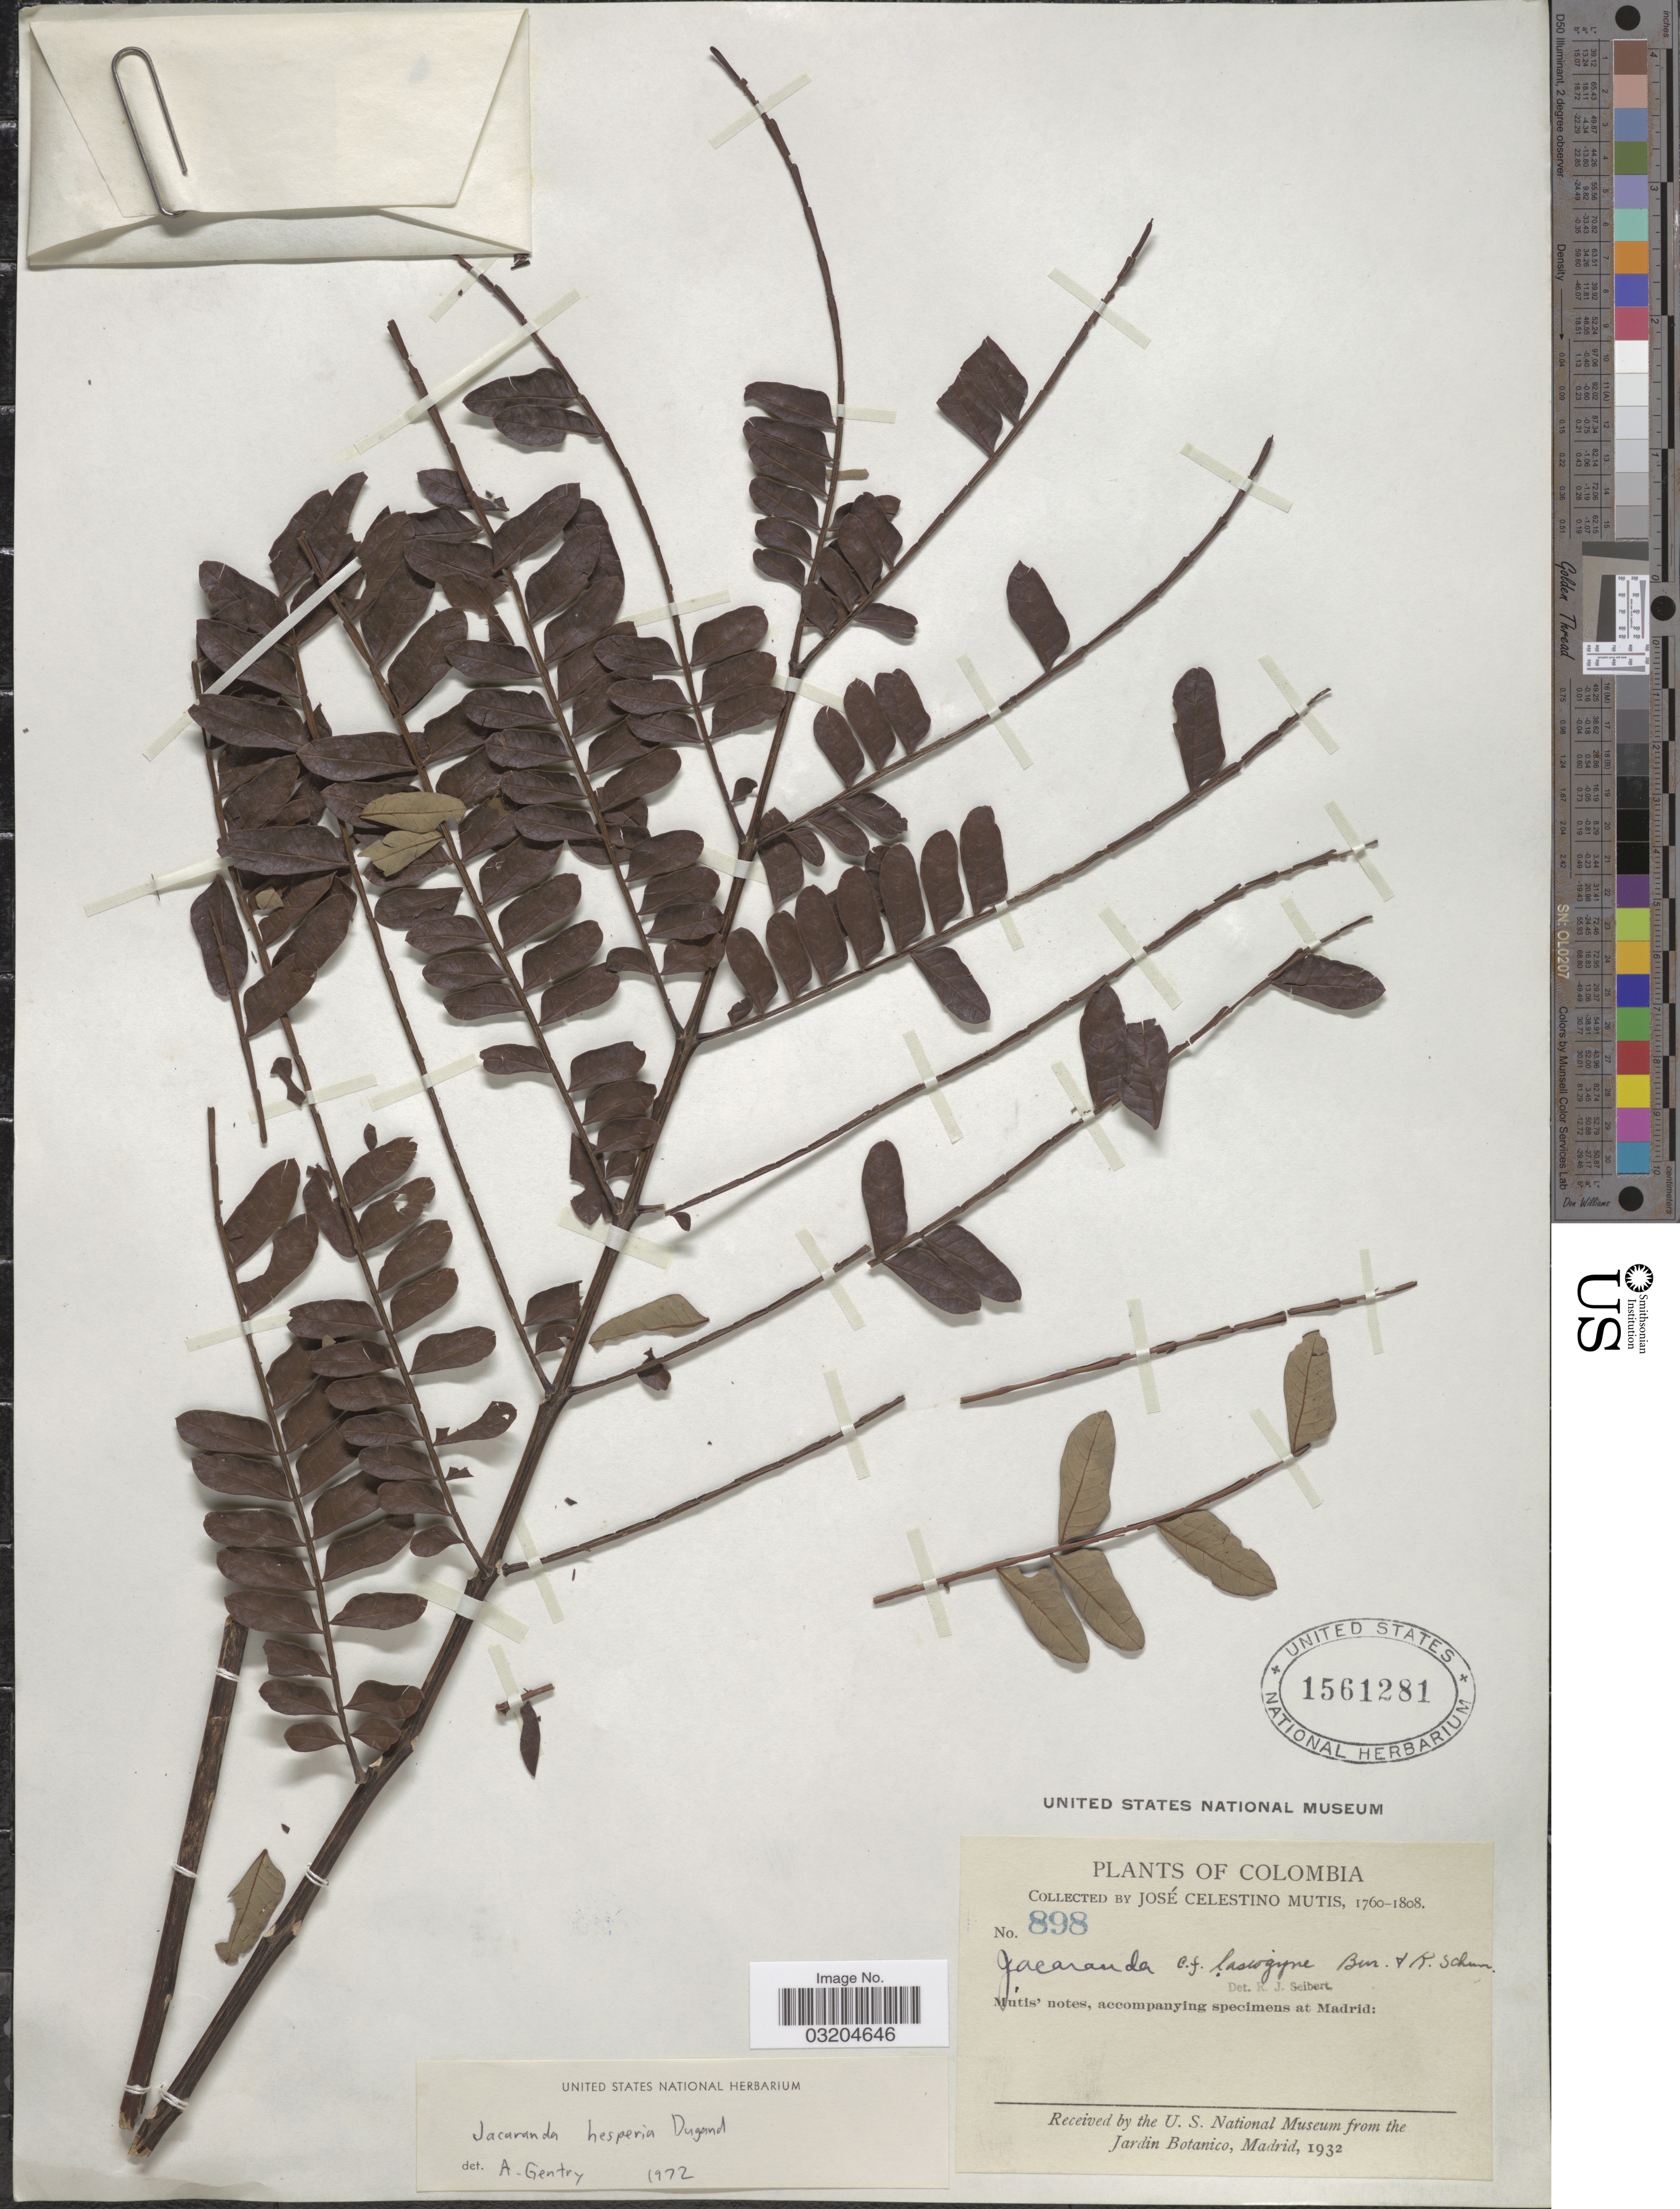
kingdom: Plantae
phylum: Tracheophyta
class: Magnoliopsida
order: Lamiales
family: Bignoniaceae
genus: Jacaranda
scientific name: Jacaranda hesperia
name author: Dugand G.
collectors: J. C. B. Mutis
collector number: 898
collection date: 1760/1808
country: Colombia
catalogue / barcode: US 1561281